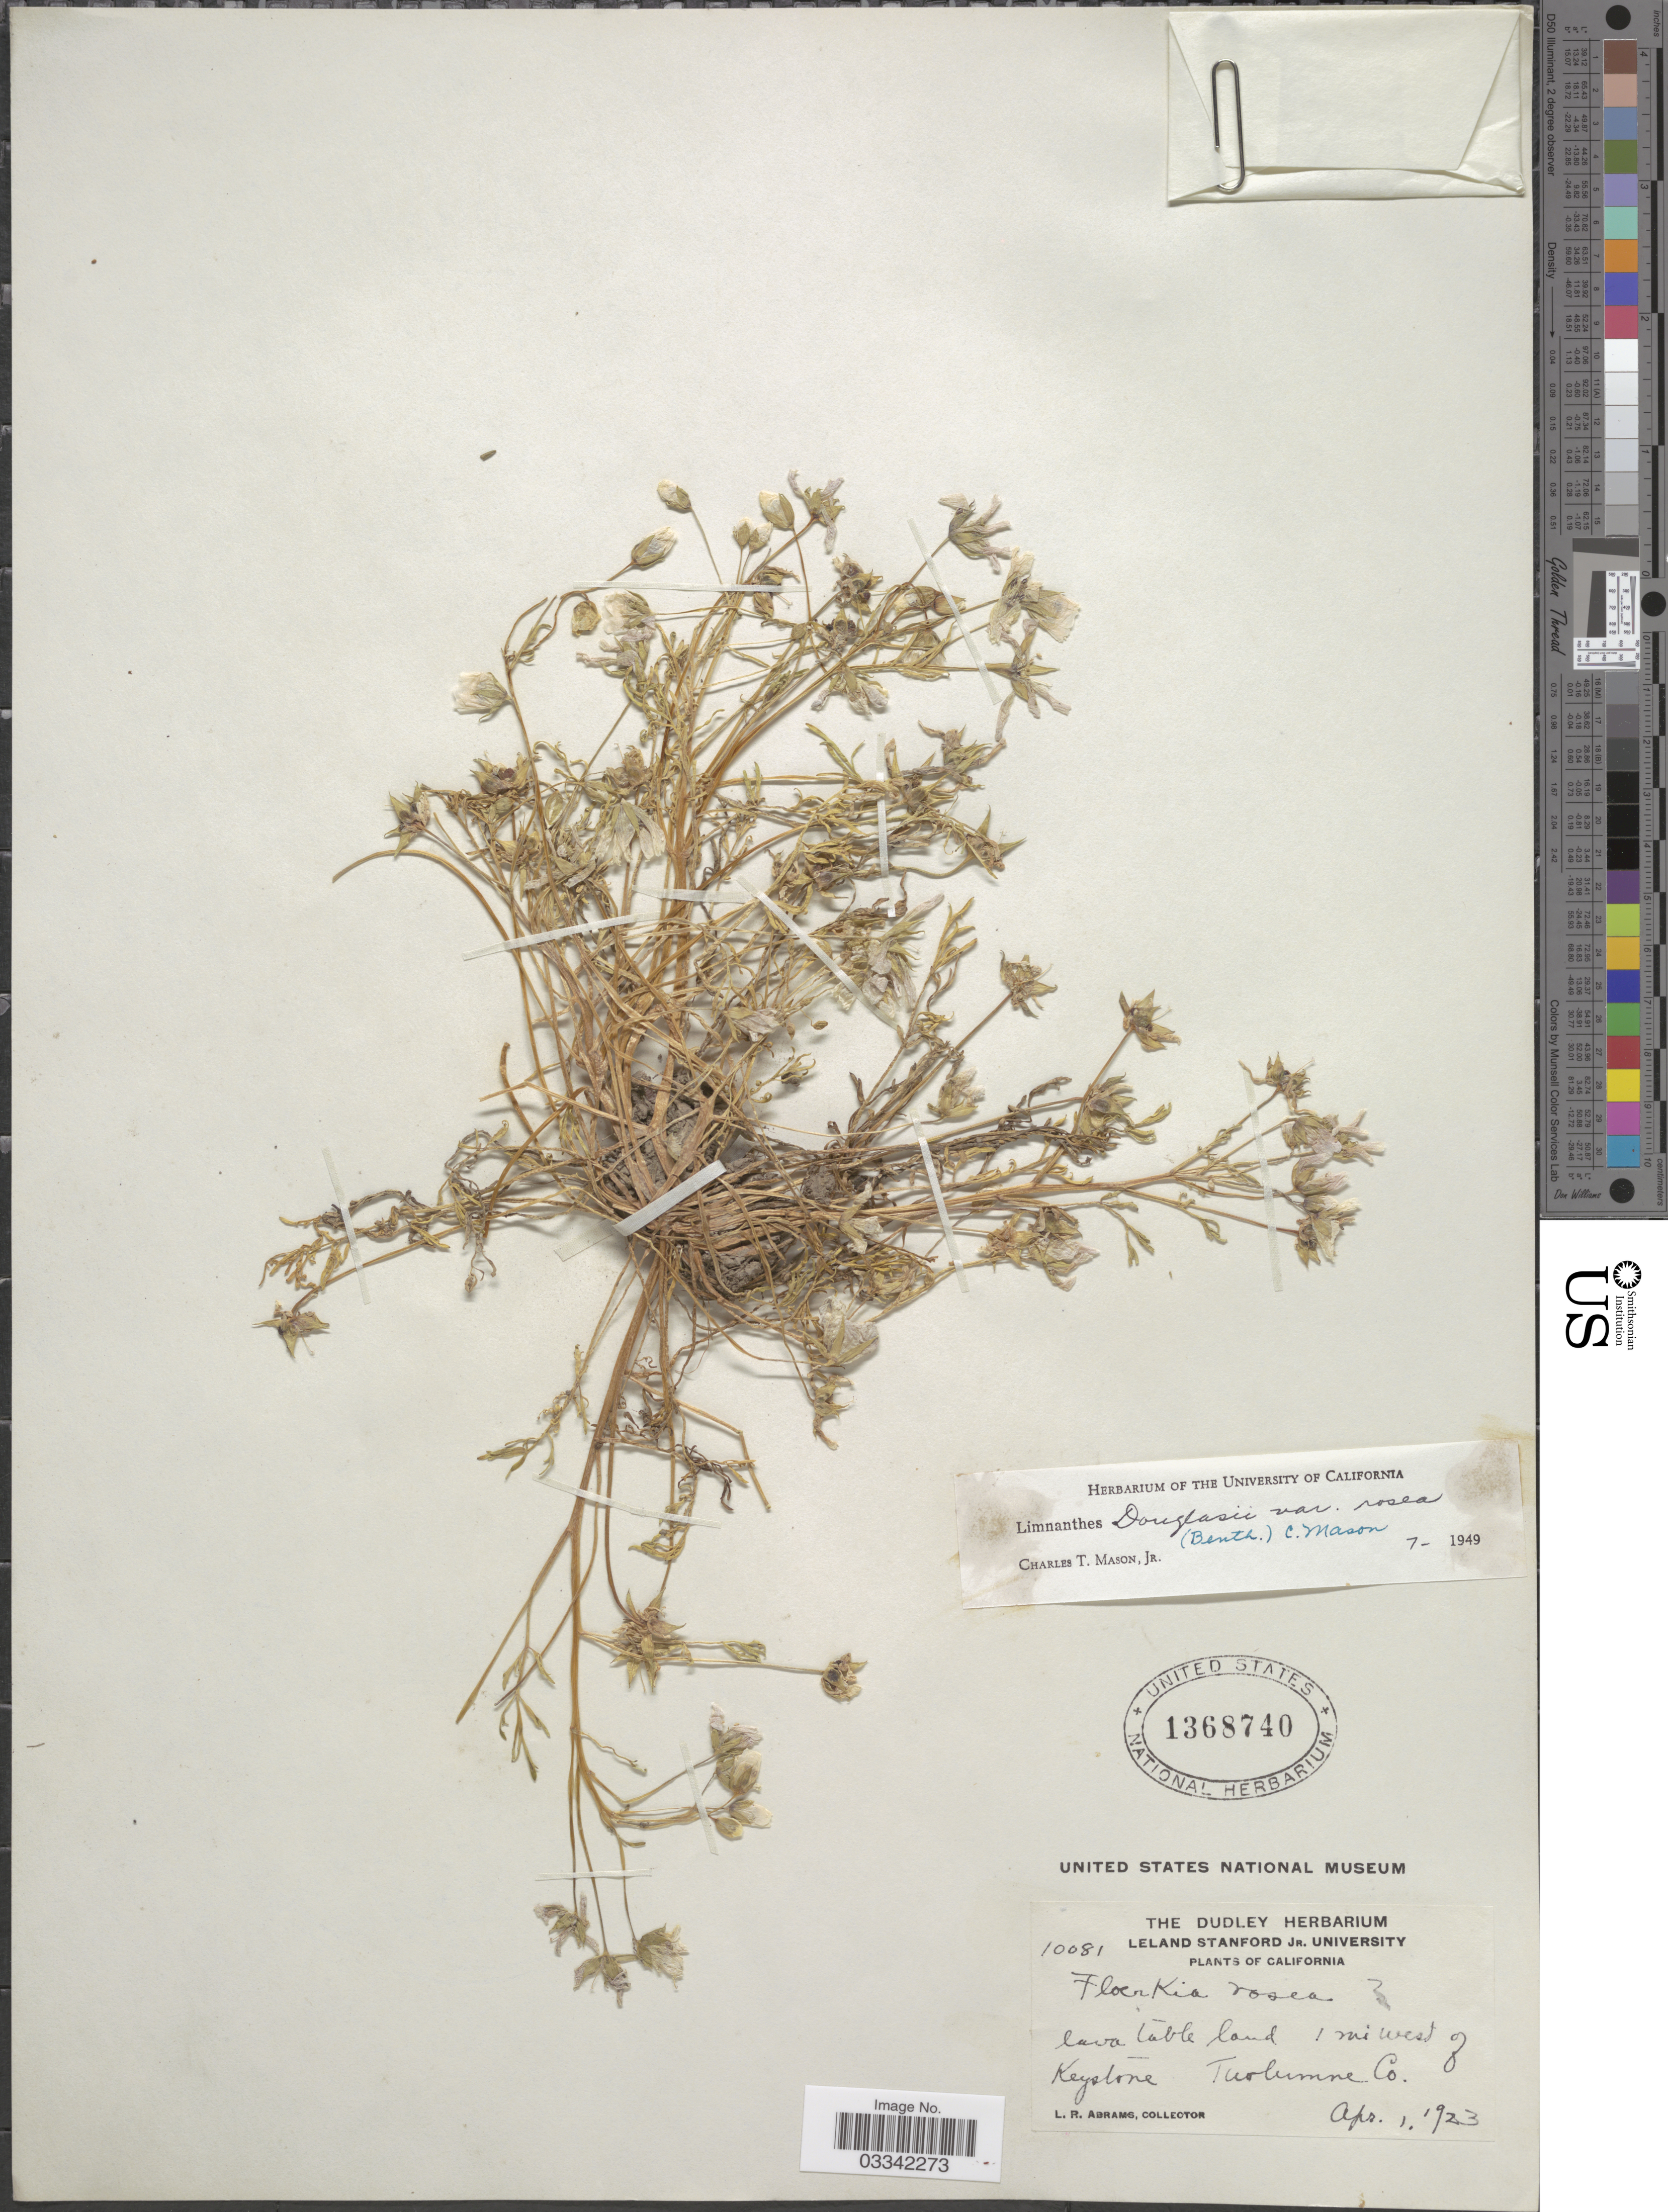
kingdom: Plantae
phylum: Tracheophyta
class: Magnoliopsida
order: Brassicales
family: Limnanthaceae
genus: Limnanthes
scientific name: Limnanthes douglasii var. rosea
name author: (Hartw. ex Benth.) Mason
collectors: L. Abrams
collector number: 10081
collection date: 1923-04-01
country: United States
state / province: California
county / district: Tuolumne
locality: Lavatable land 1 mi west of Keystone. Tuolumne Co.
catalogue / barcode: US 1368740